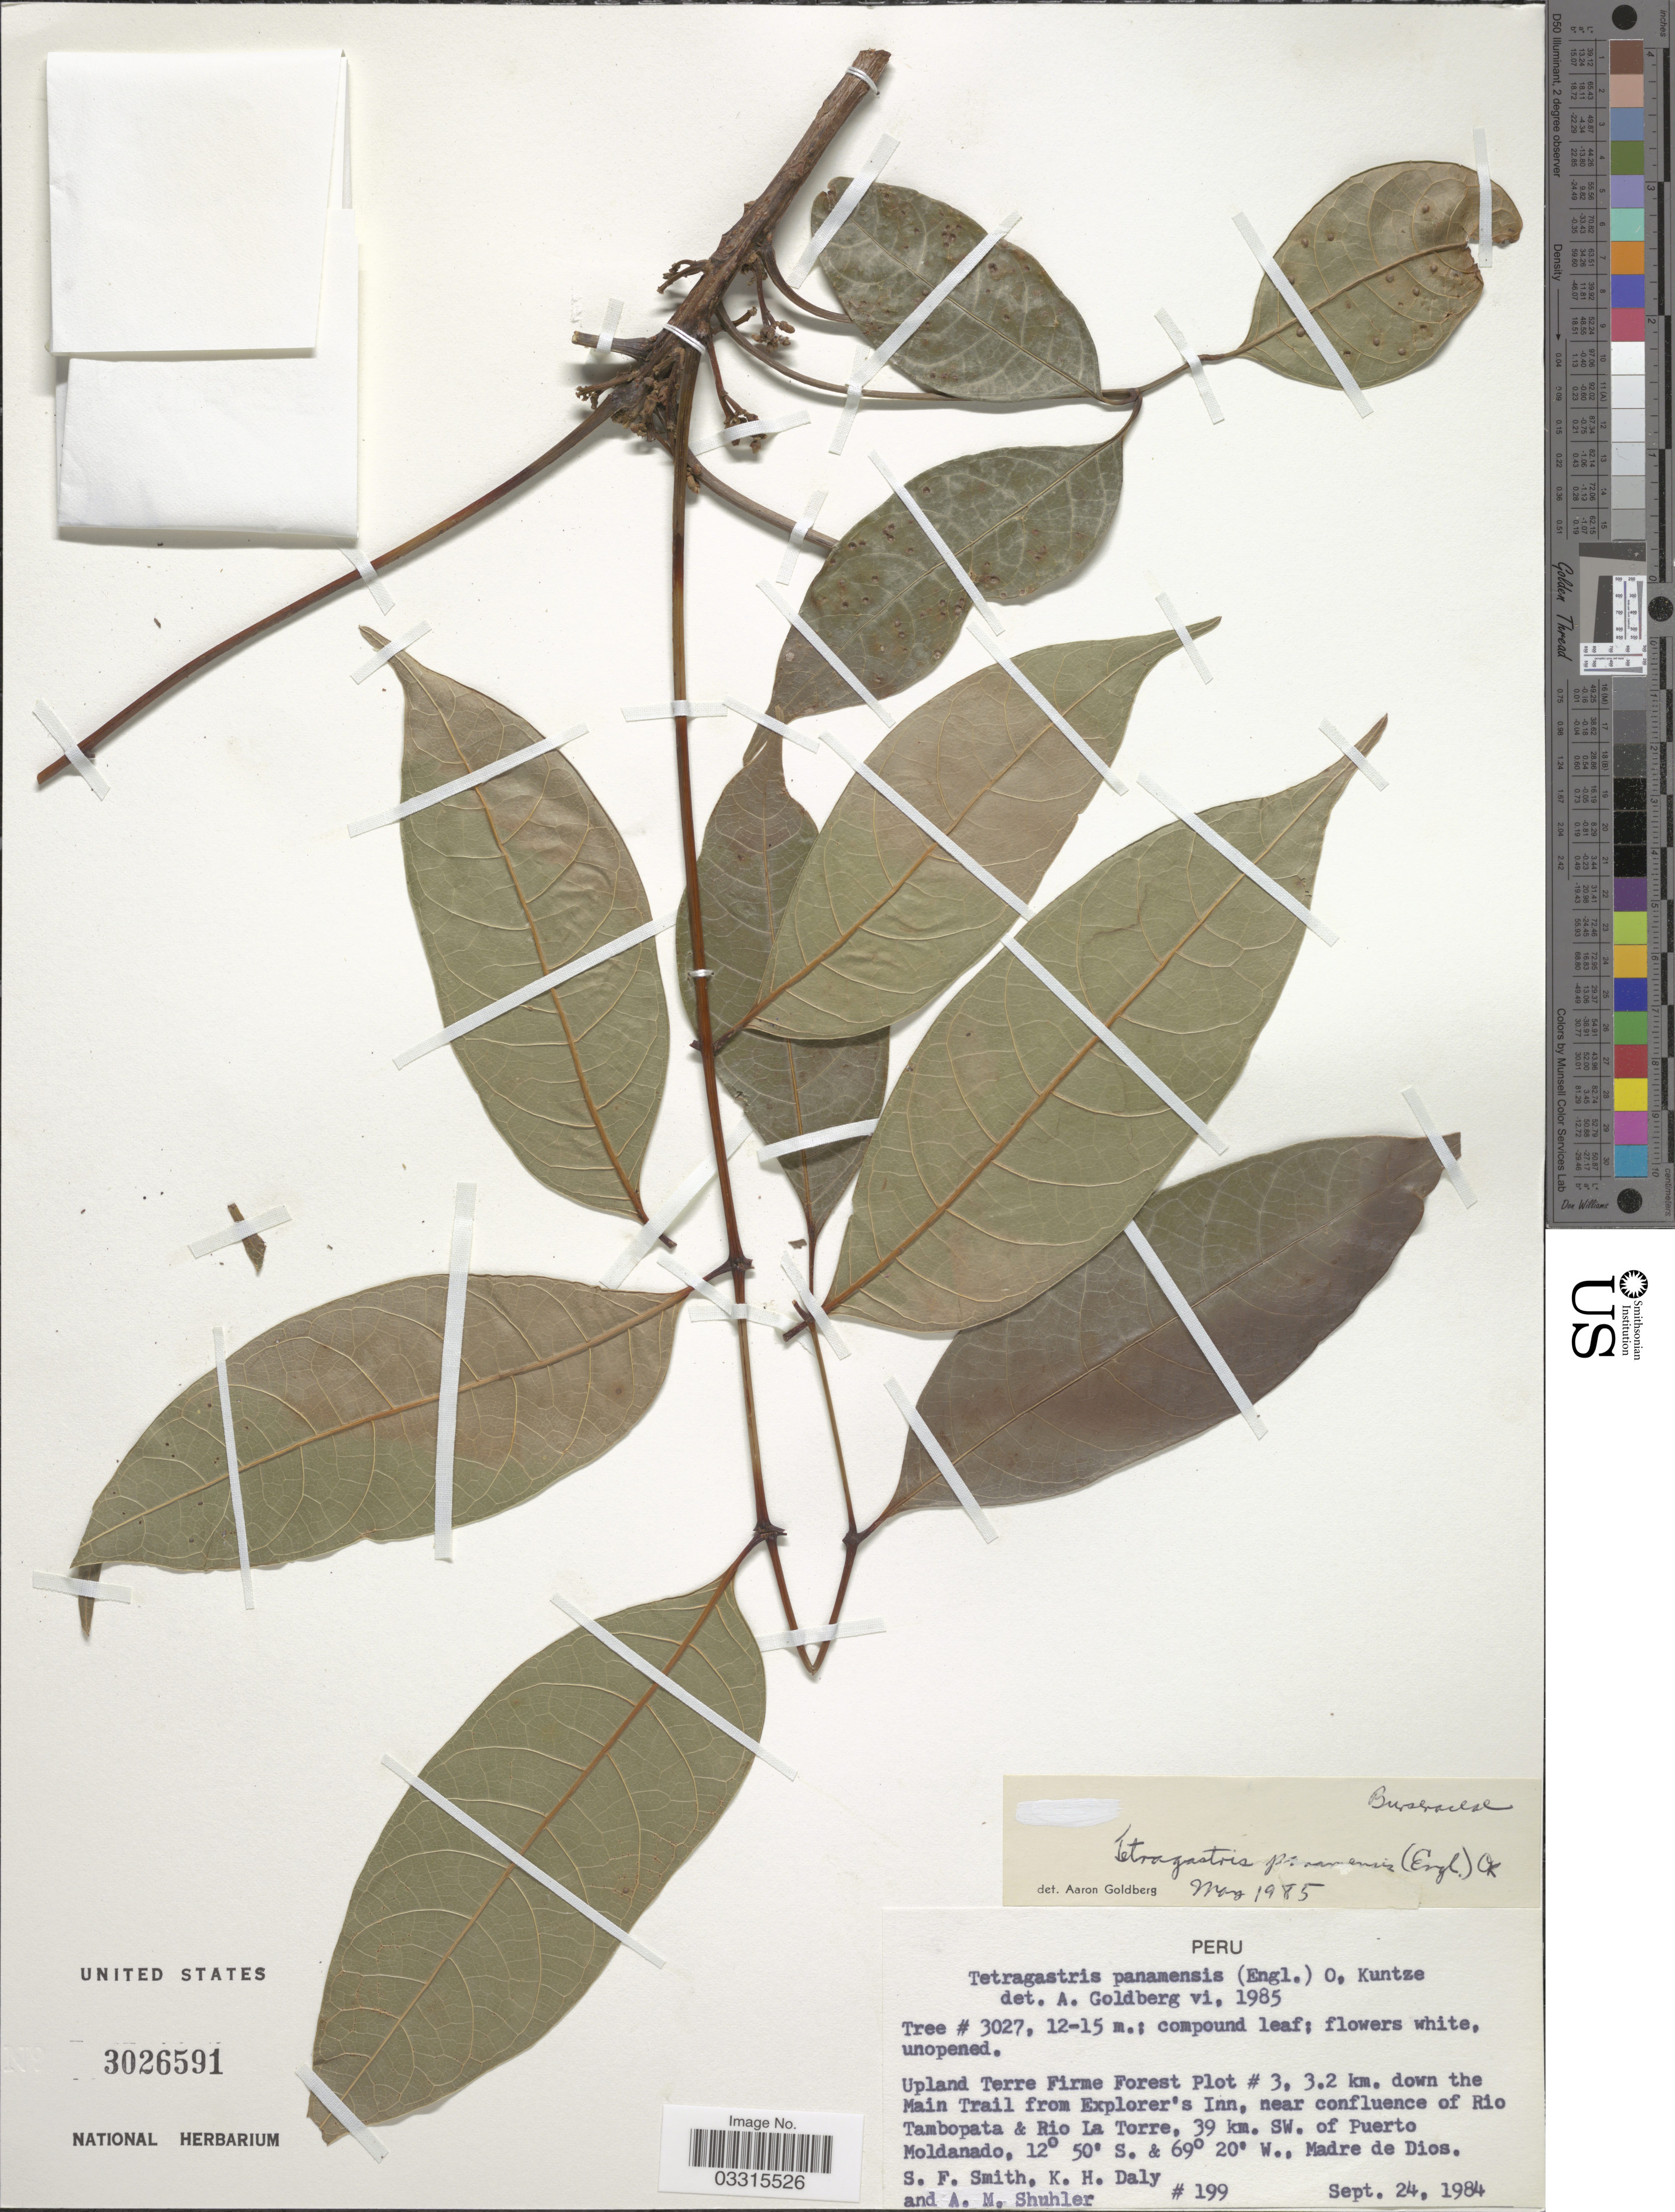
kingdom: Plantae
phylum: Tracheophyta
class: Magnoliopsida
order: Sapindales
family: Burseraceae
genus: Protium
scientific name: Protium stevensonii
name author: (Standl.) Daly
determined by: Daly, Douglas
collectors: S.F. Smith, K. Daly & A. Shuhler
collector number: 199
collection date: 1984-09-24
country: Peru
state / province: Madre de Dios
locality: Upland Terre Firme Forest Plot # 3, 3.2 km. down the Main Trail from Explorer's Inn, near confluence of Rio Tambopata & Rio La Torre, 39 km. SW. of Puerto Moldanado.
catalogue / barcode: US 3026591